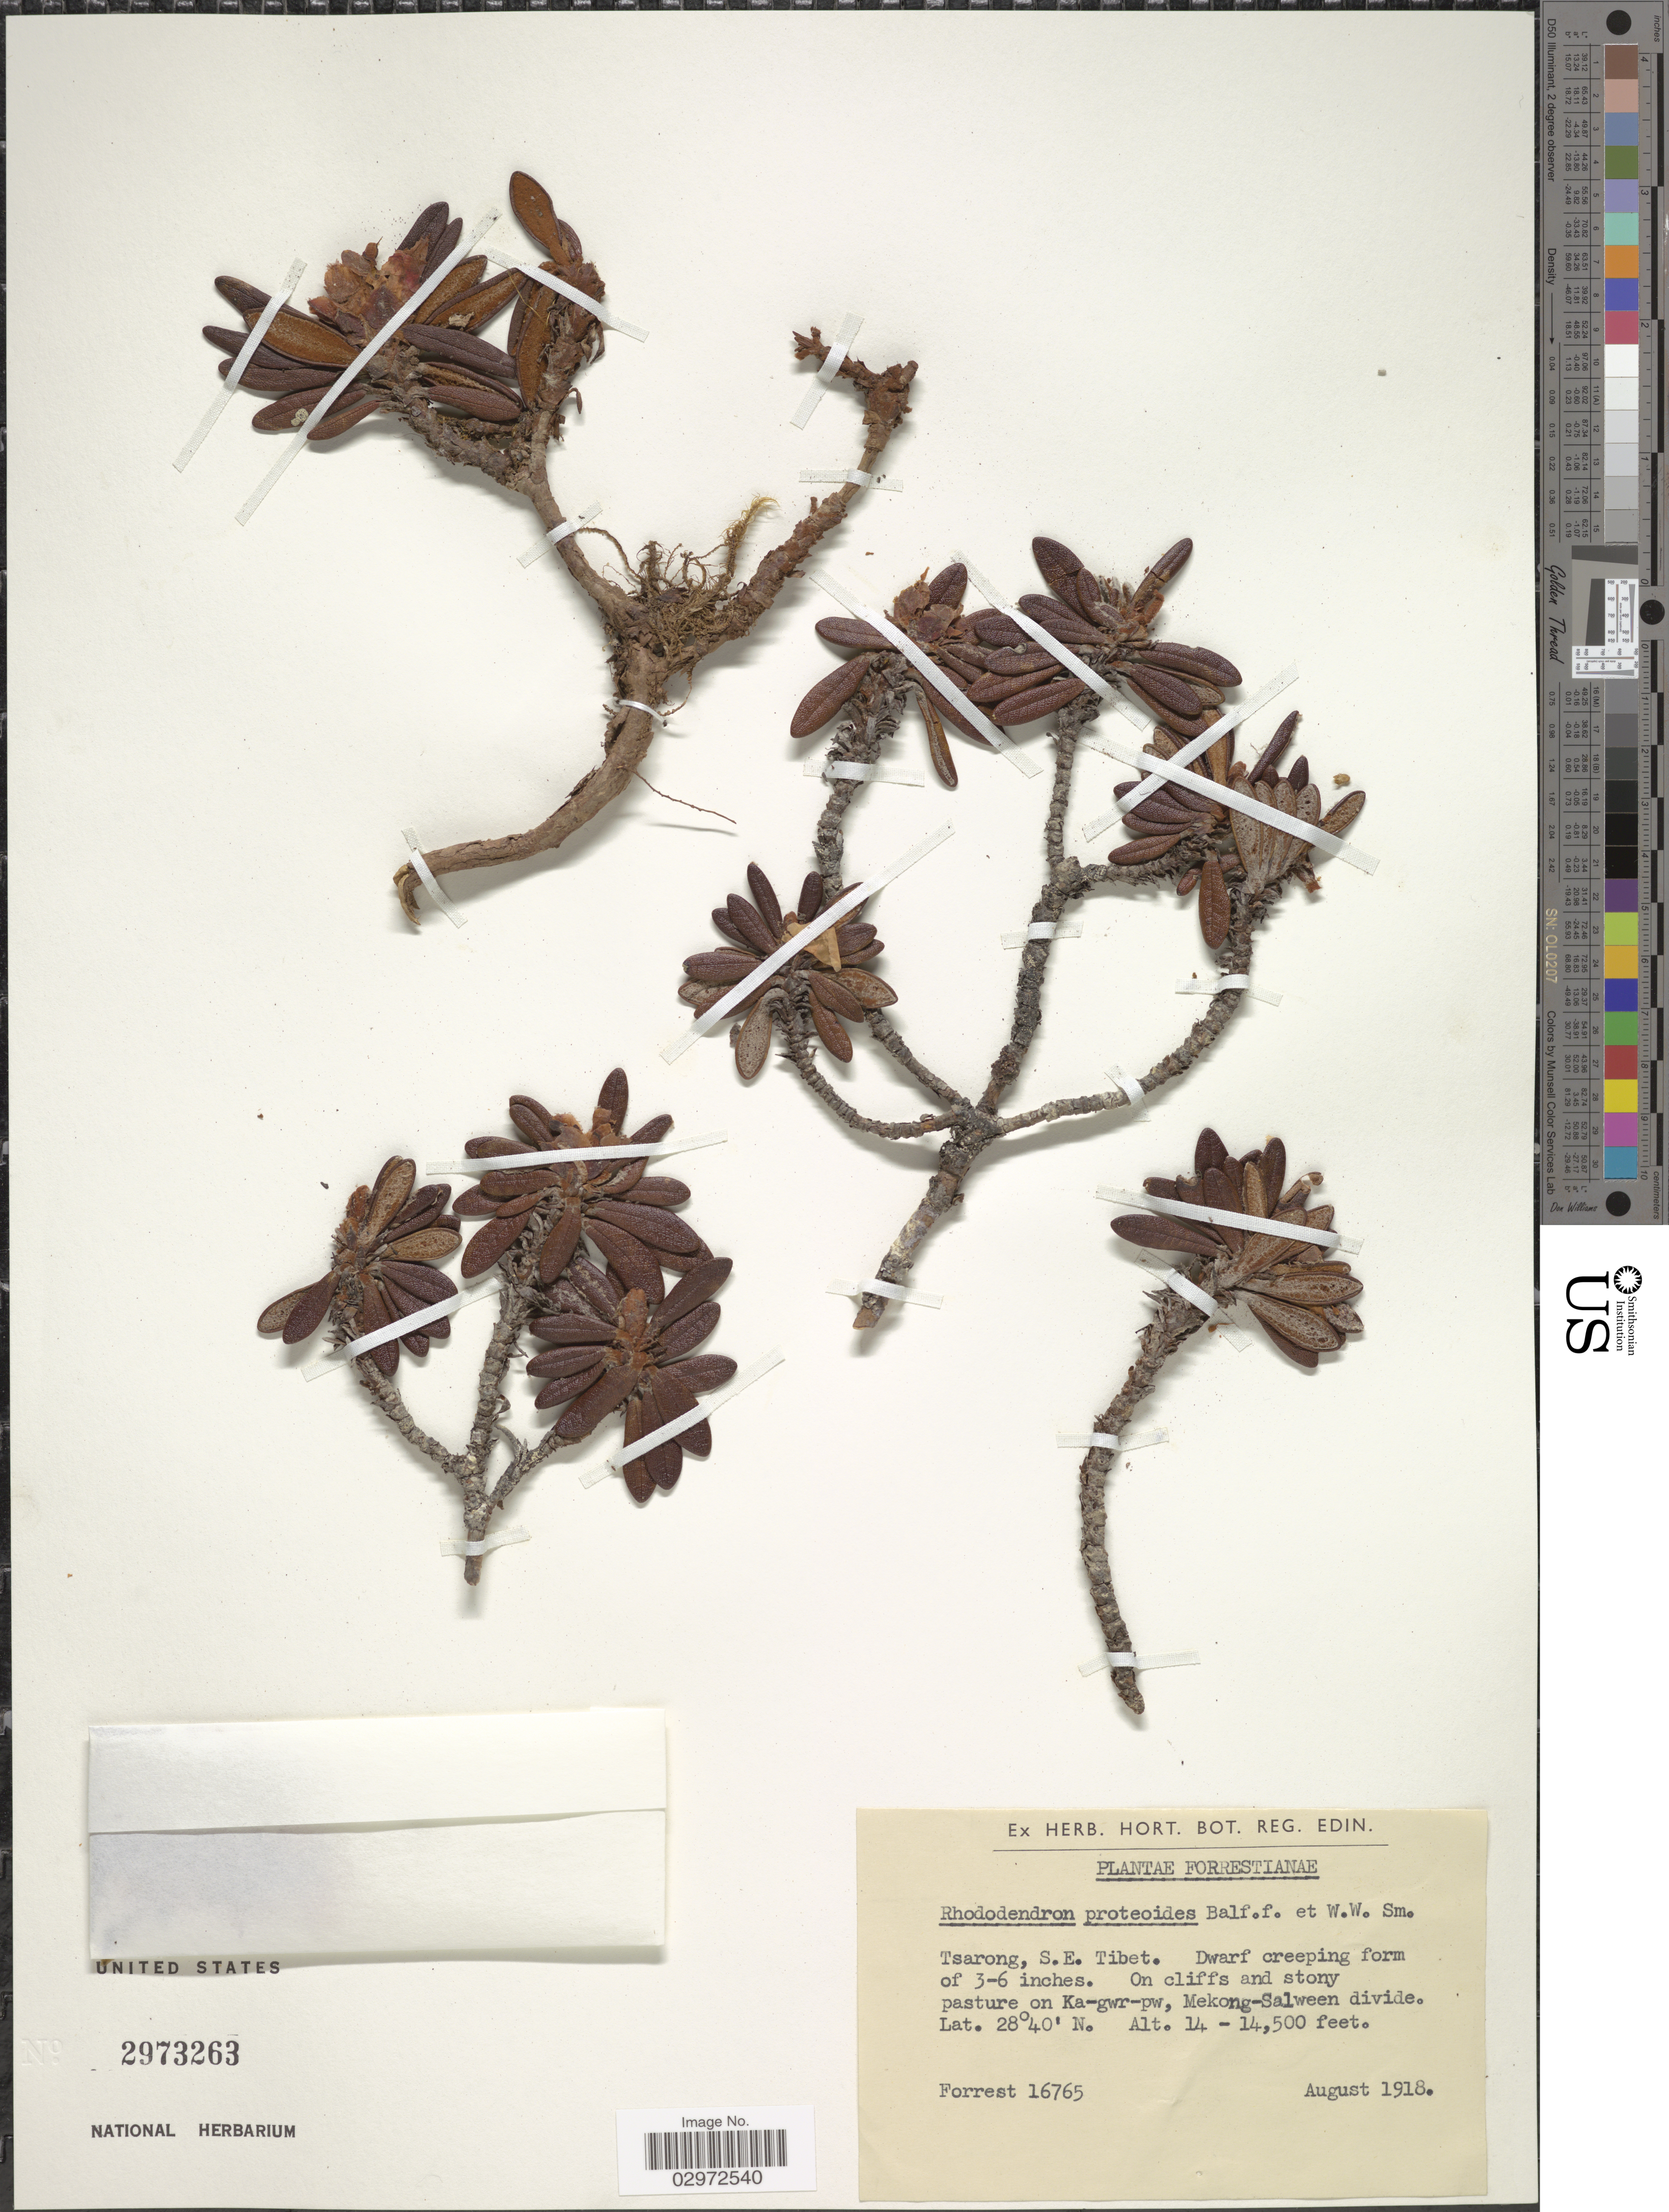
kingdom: Plantae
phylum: Tracheophyta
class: Magnoliopsida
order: Ericales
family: Ericaceae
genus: Rhododendron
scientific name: Rhododendron proteoides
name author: Balf. f. & W.W. Sm.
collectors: -. Forrest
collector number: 16765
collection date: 1918-08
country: China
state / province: Xizang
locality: Tsarong, S.E. Tibet, On cliffs and stony pasture on Ka-gwr-pw, Mekong-Salween divide.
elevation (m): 4267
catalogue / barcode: US 2973263